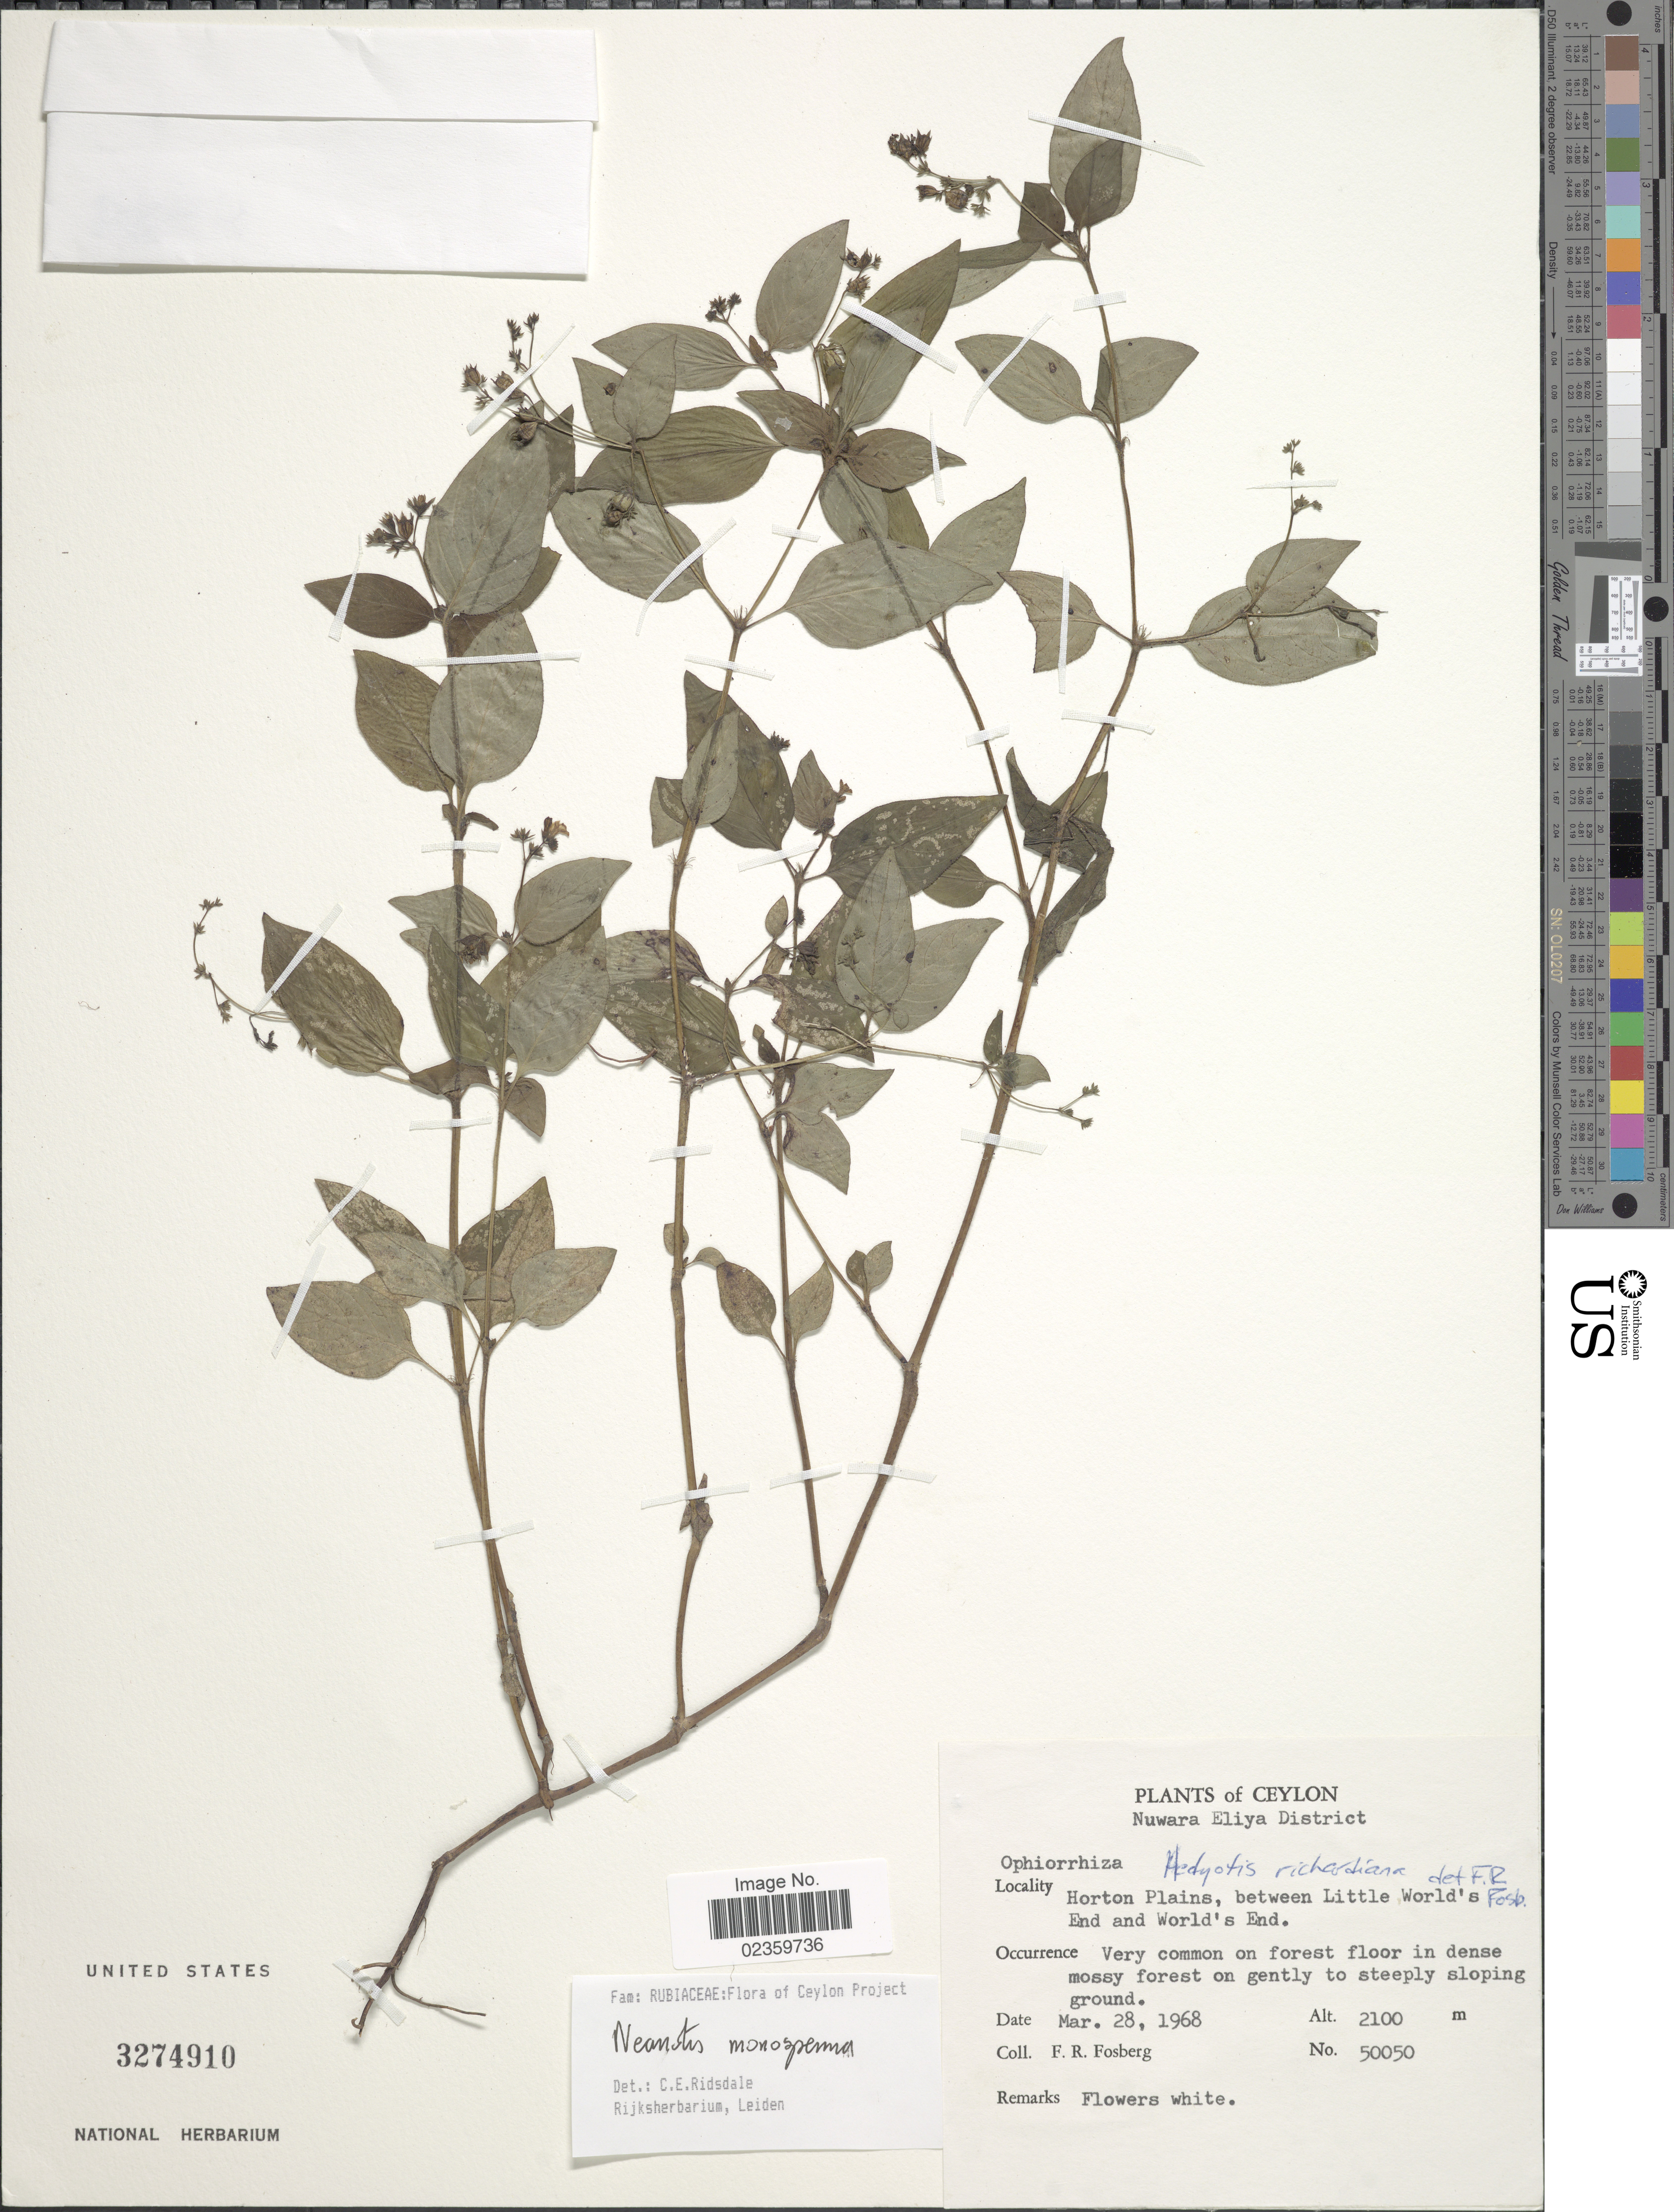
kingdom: Plantae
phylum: Tracheophyta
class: Magnoliopsida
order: Gentianales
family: Rubiaceae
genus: Neanotis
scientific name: Neanotis monosperma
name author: (Wight & Arn.) W.H. Lewis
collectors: F. R. Fosberg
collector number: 50050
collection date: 1968-03-28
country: Sri Lanka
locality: Ceylon, Nuwara Eliya District, Horton Plains, between Little World's End and World's End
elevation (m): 2100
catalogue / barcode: US 3274910